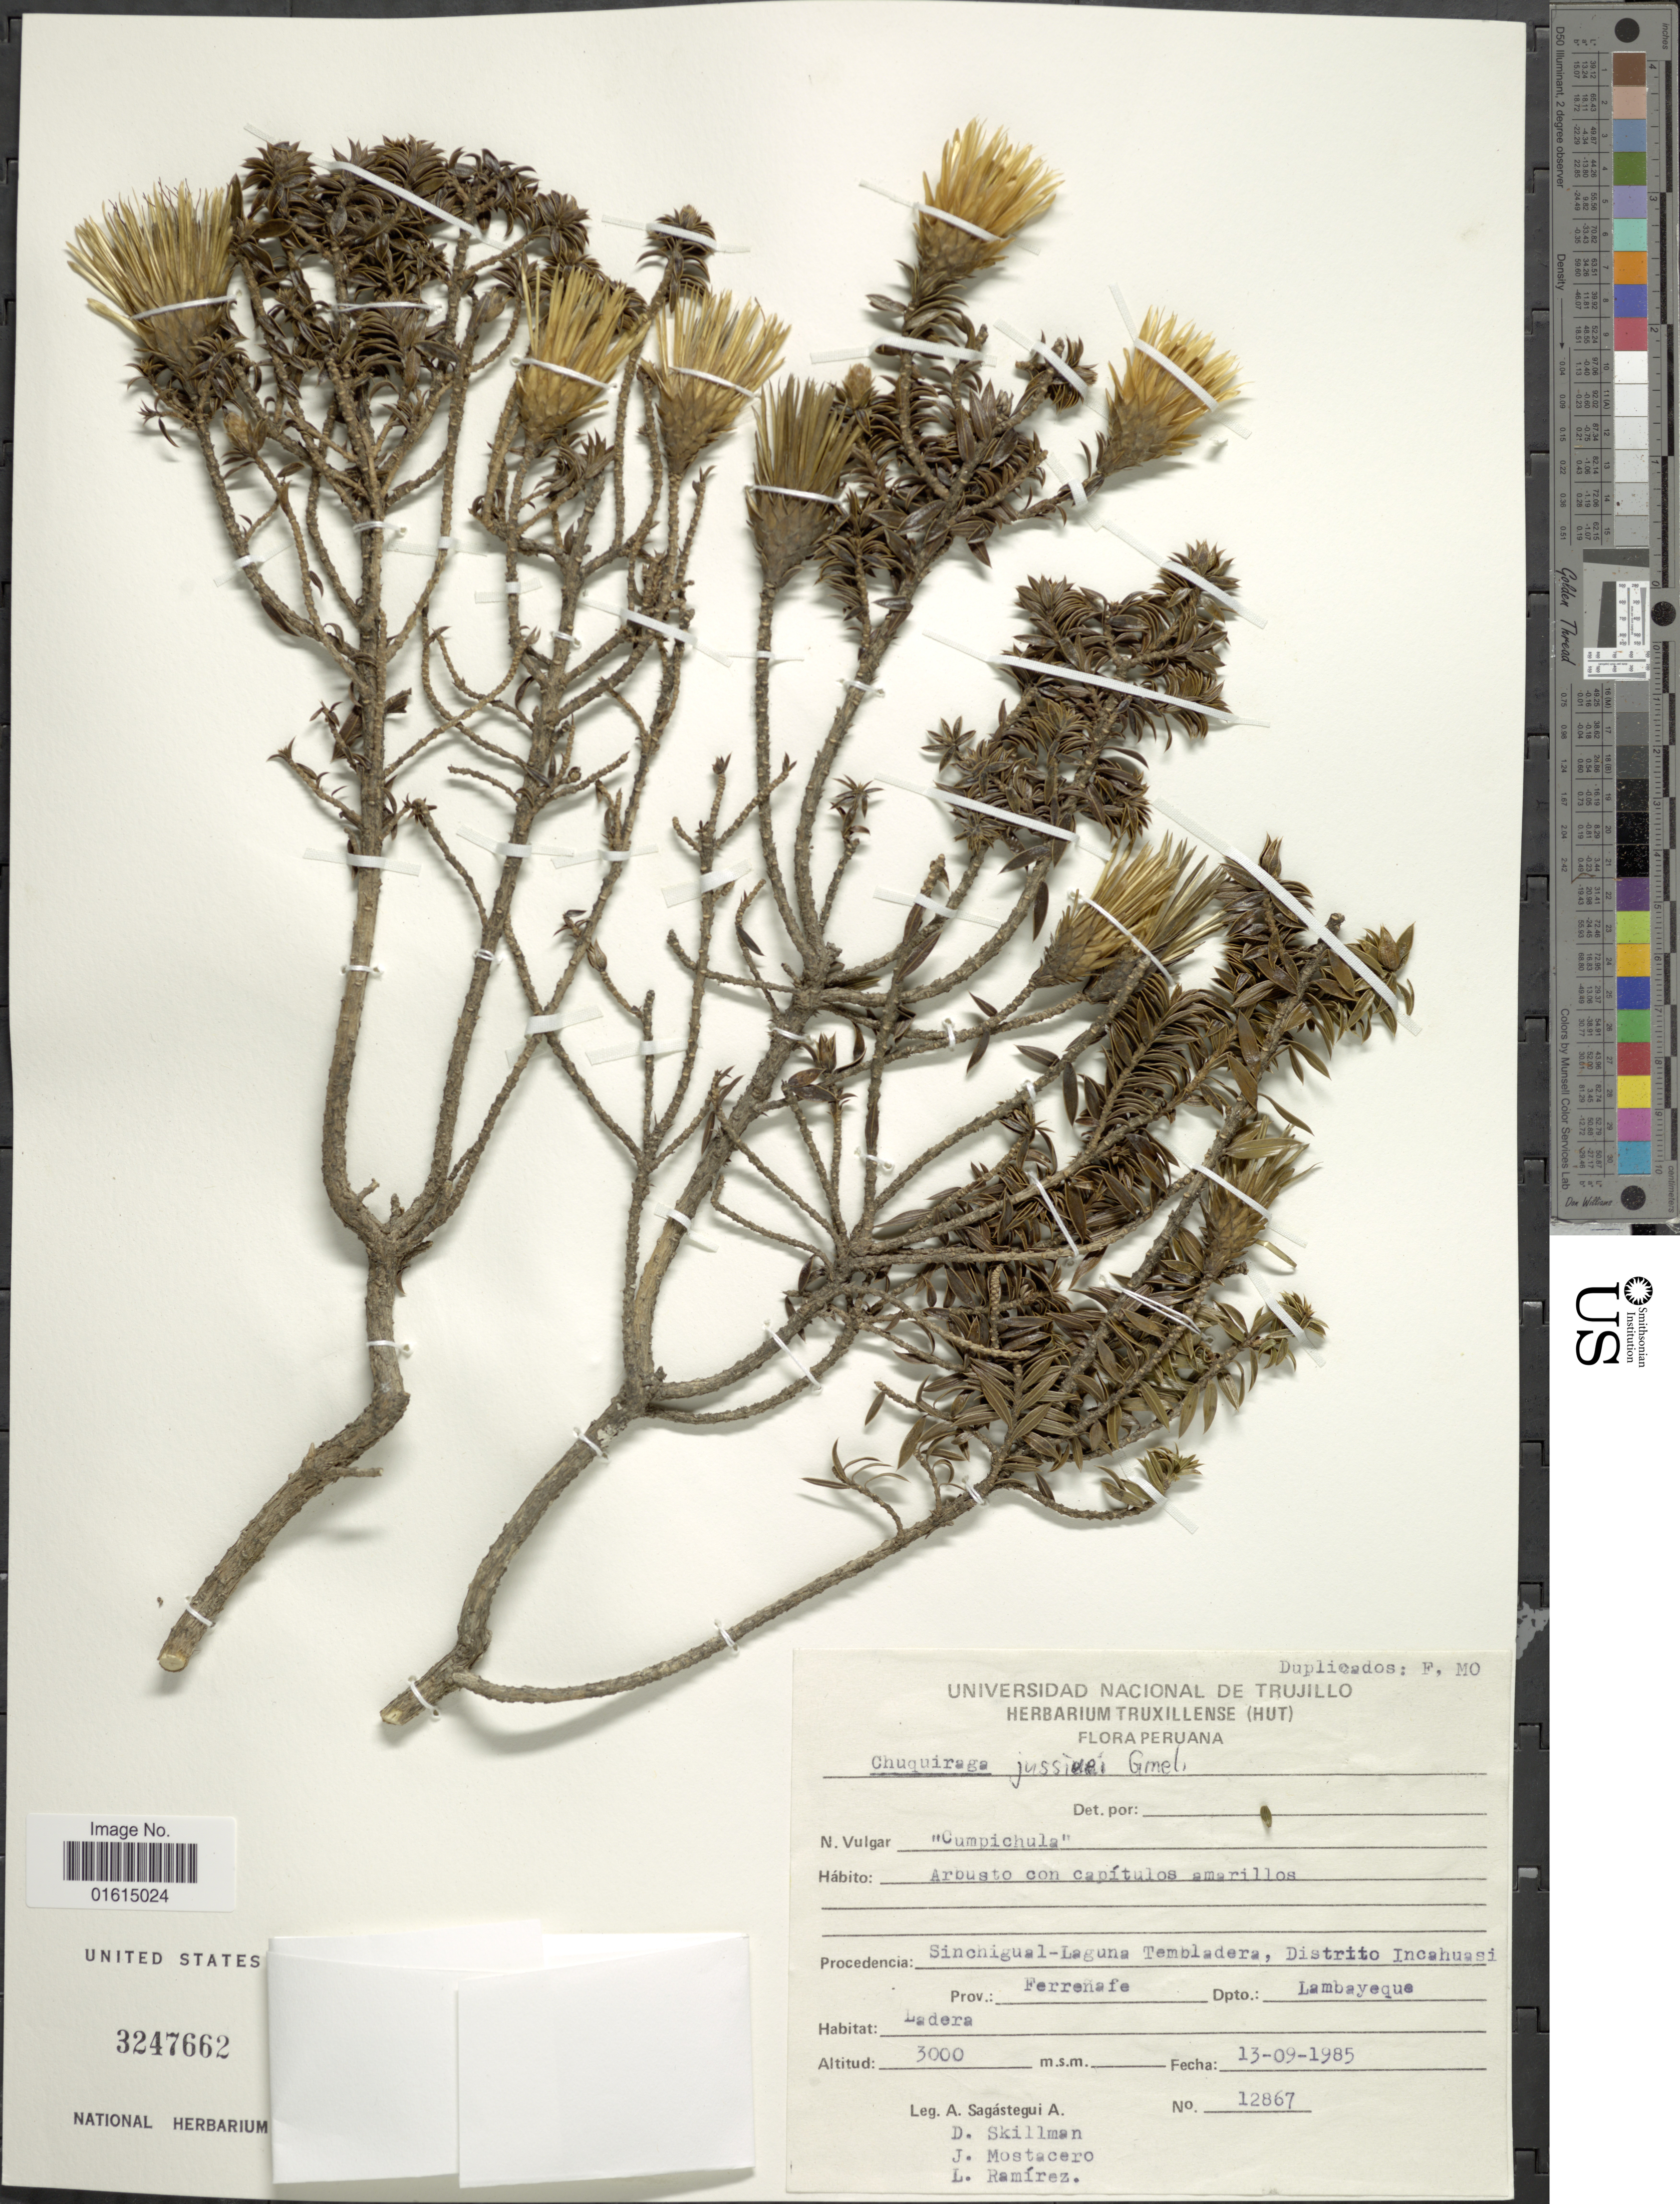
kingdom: Plantae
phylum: Tracheophyta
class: Magnoliopsida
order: Asterales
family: Asteraceae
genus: Chuquiraga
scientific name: Chuquiraga jussieui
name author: J.F. Gmel.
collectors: A. Sagástegui A., D. Skillman, J. Mostacero & L. Ramirez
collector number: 12867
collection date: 1985-09-13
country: Peru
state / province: Lambayeque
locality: Procedencia Sinchigual-Laguna Tembladero, Distrito Incahuasi, prov. Ferrenafe, Dep. Lambayeque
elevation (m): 3000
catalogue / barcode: US 3247662